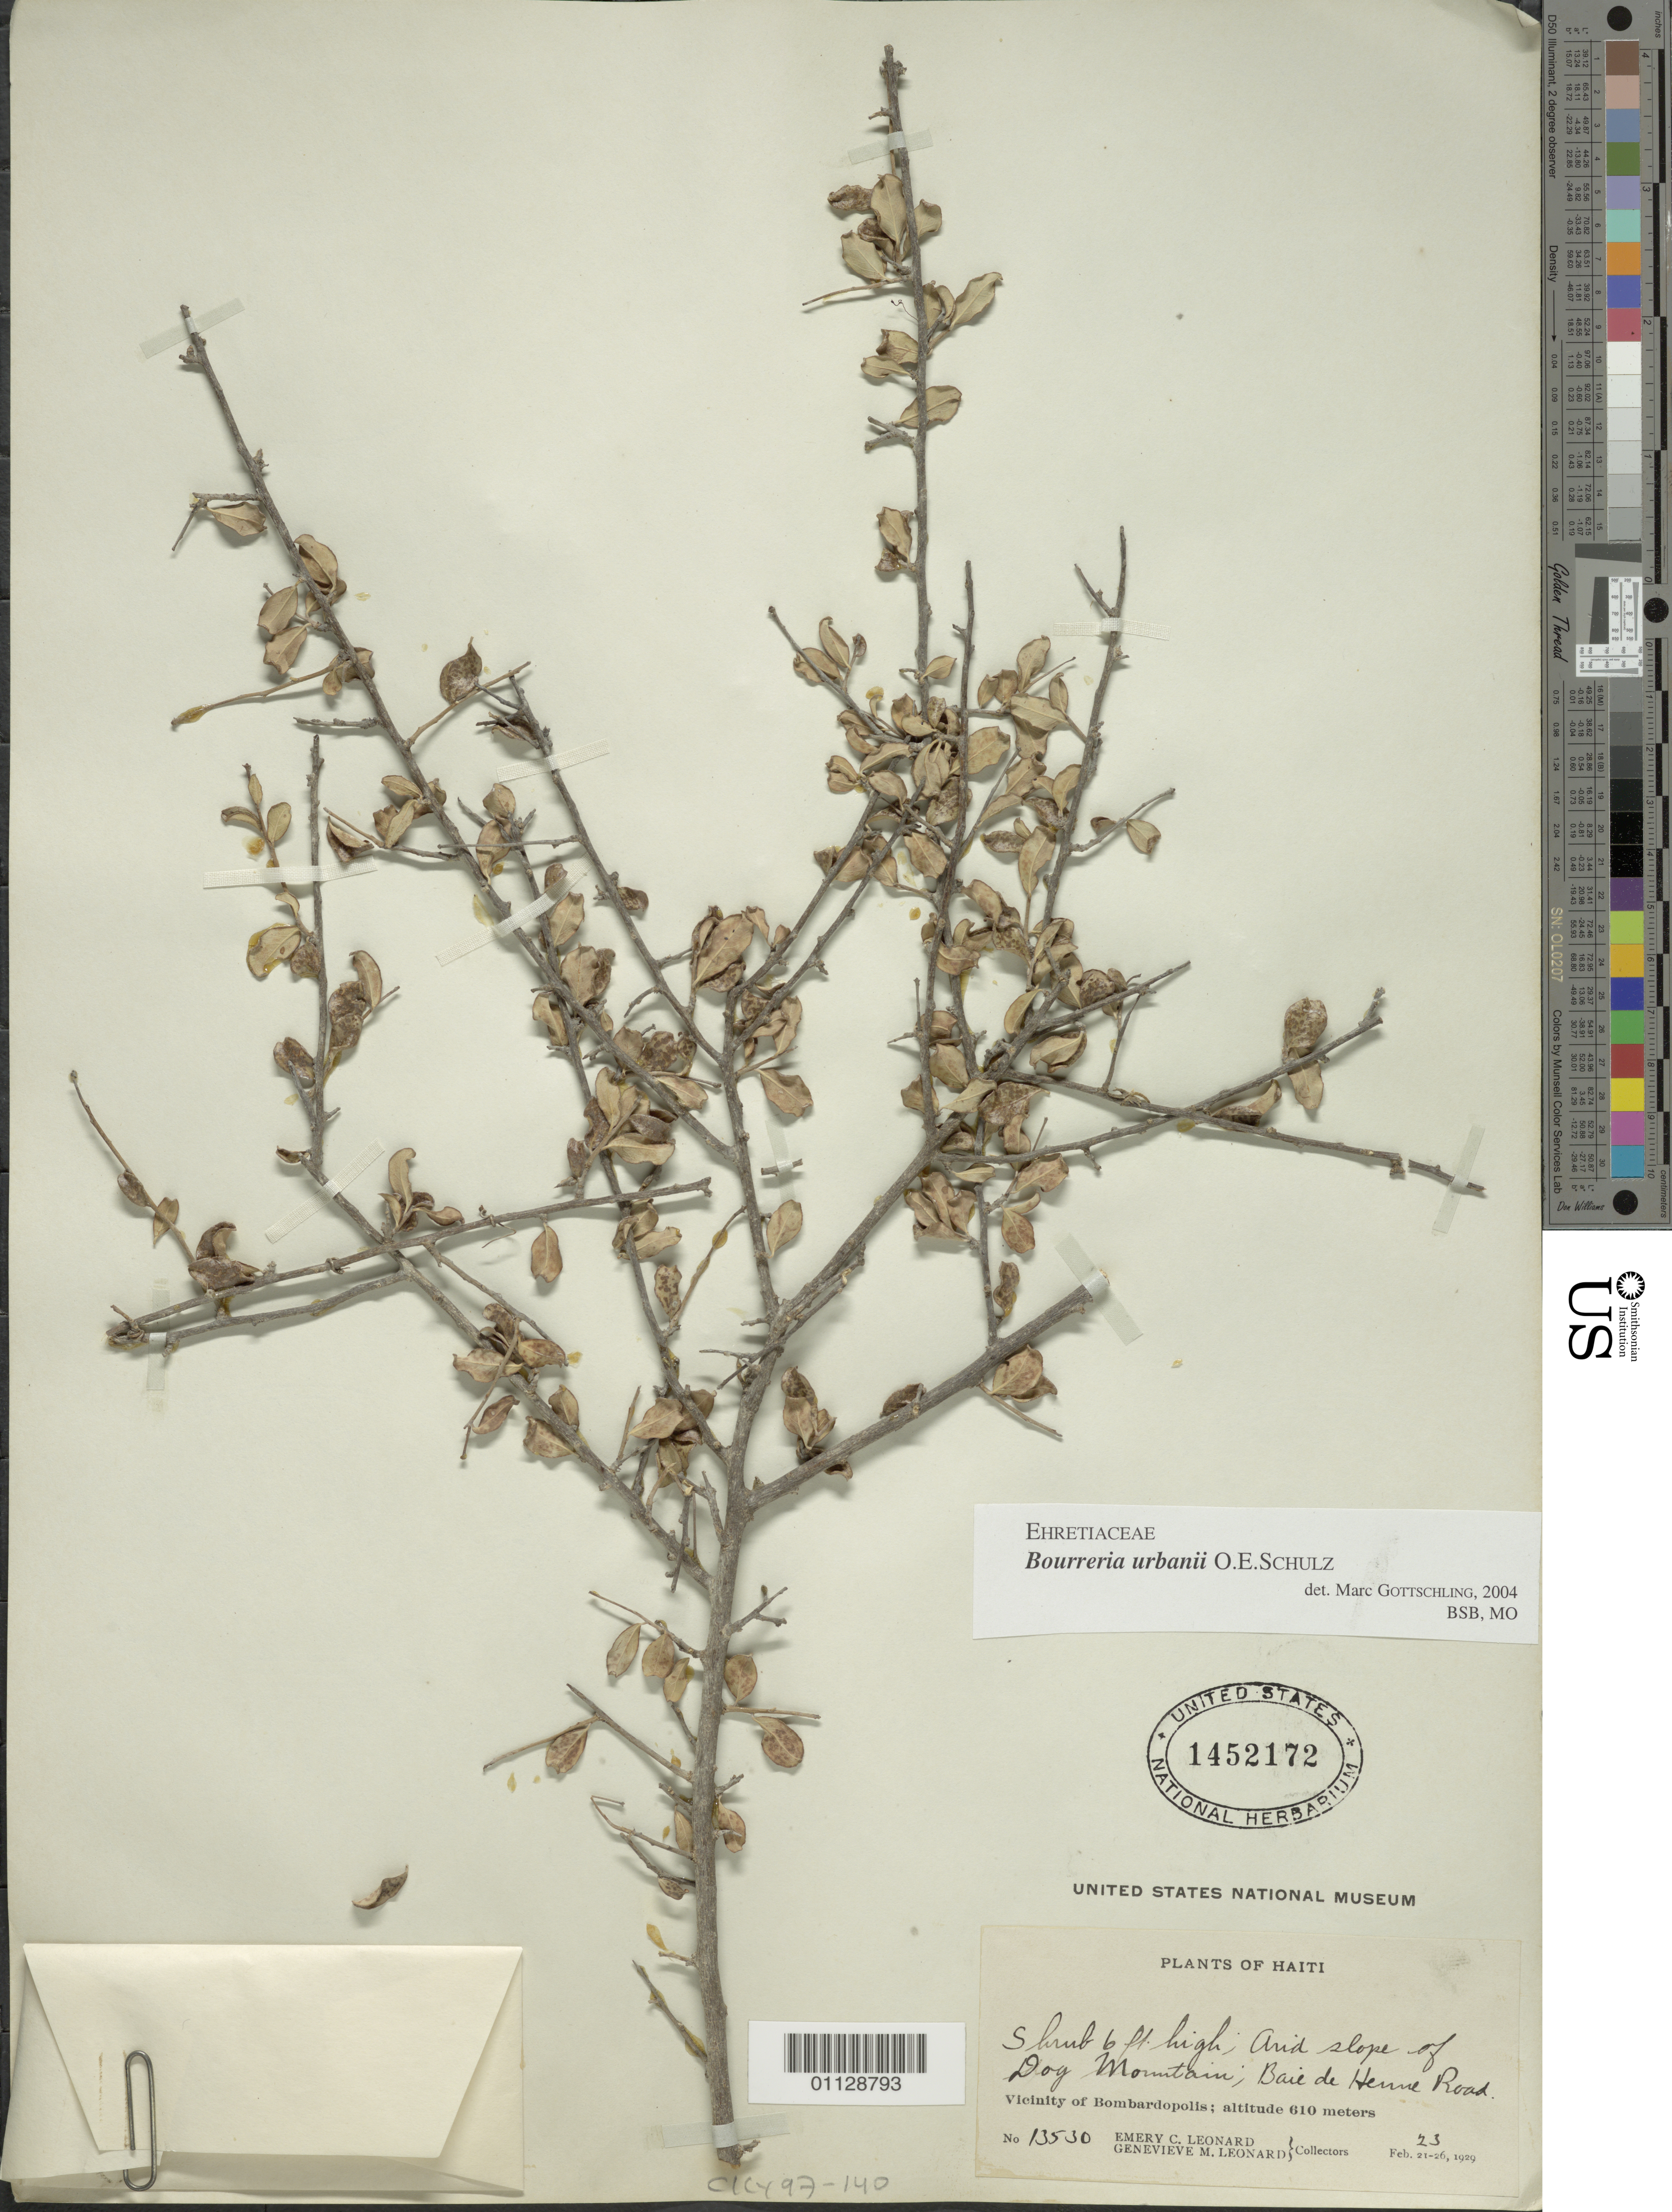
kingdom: Plantae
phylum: Tracheophyta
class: Magnoliopsida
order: Boraginales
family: Ehretiaceae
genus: Bourreria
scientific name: Bourreria urbanii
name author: O.E. Schulz in Urb.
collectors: E. C. Leonard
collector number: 13530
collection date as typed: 23 Feb 1929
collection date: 1929-02-23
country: Haiti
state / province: Nord-Óuest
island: Hispaniola I.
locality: Arid slope of Dog Mountain; Baie de Hemme Road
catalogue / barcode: US 1452172